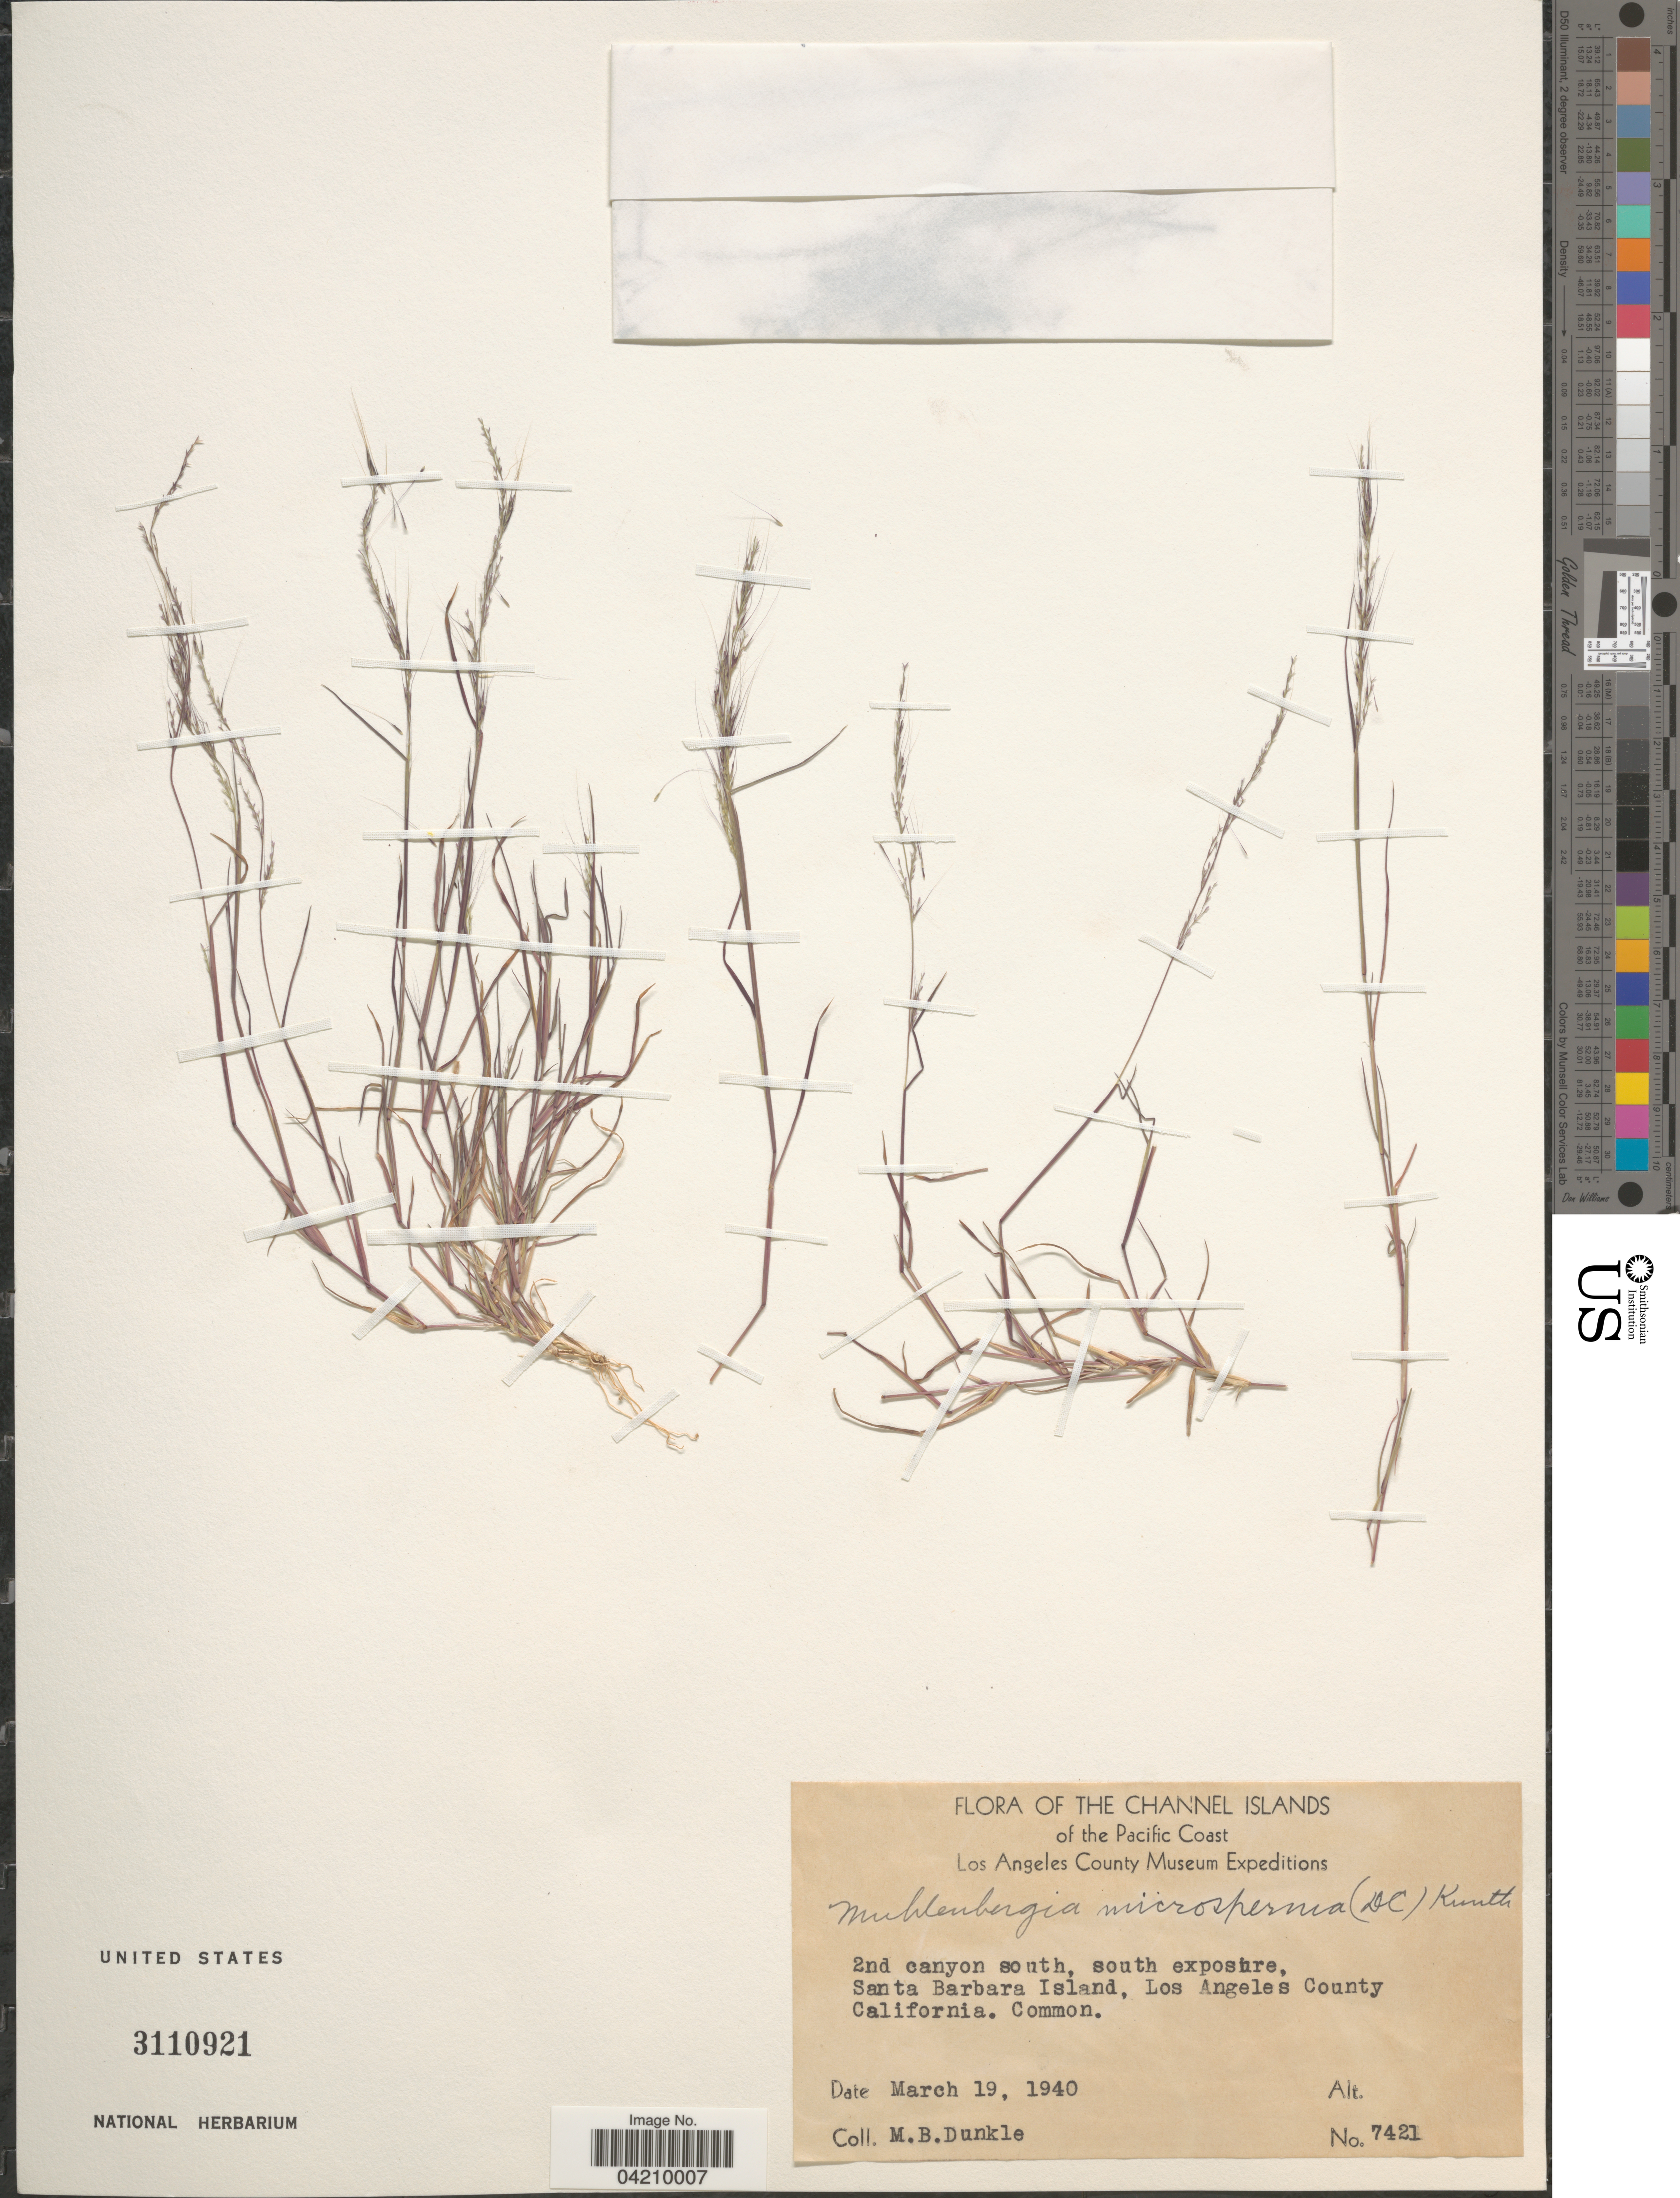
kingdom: Plantae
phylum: Tracheophyta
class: Liliopsida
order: Poales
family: Poaceae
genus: Muhlenbergia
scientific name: Muhlenbergia microsperma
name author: (DC.) Kunth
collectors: M. Dunkle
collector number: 7421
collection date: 1940-03-19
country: United States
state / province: California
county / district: Santa Barbara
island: Santa Barbara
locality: The Channel Islands of the Pacific Coast. Los Angeles County Museum Expeditions. 2nd canyon south, south exposure, Santa Barbara Island, Los Angeles County.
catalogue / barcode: US 3110921